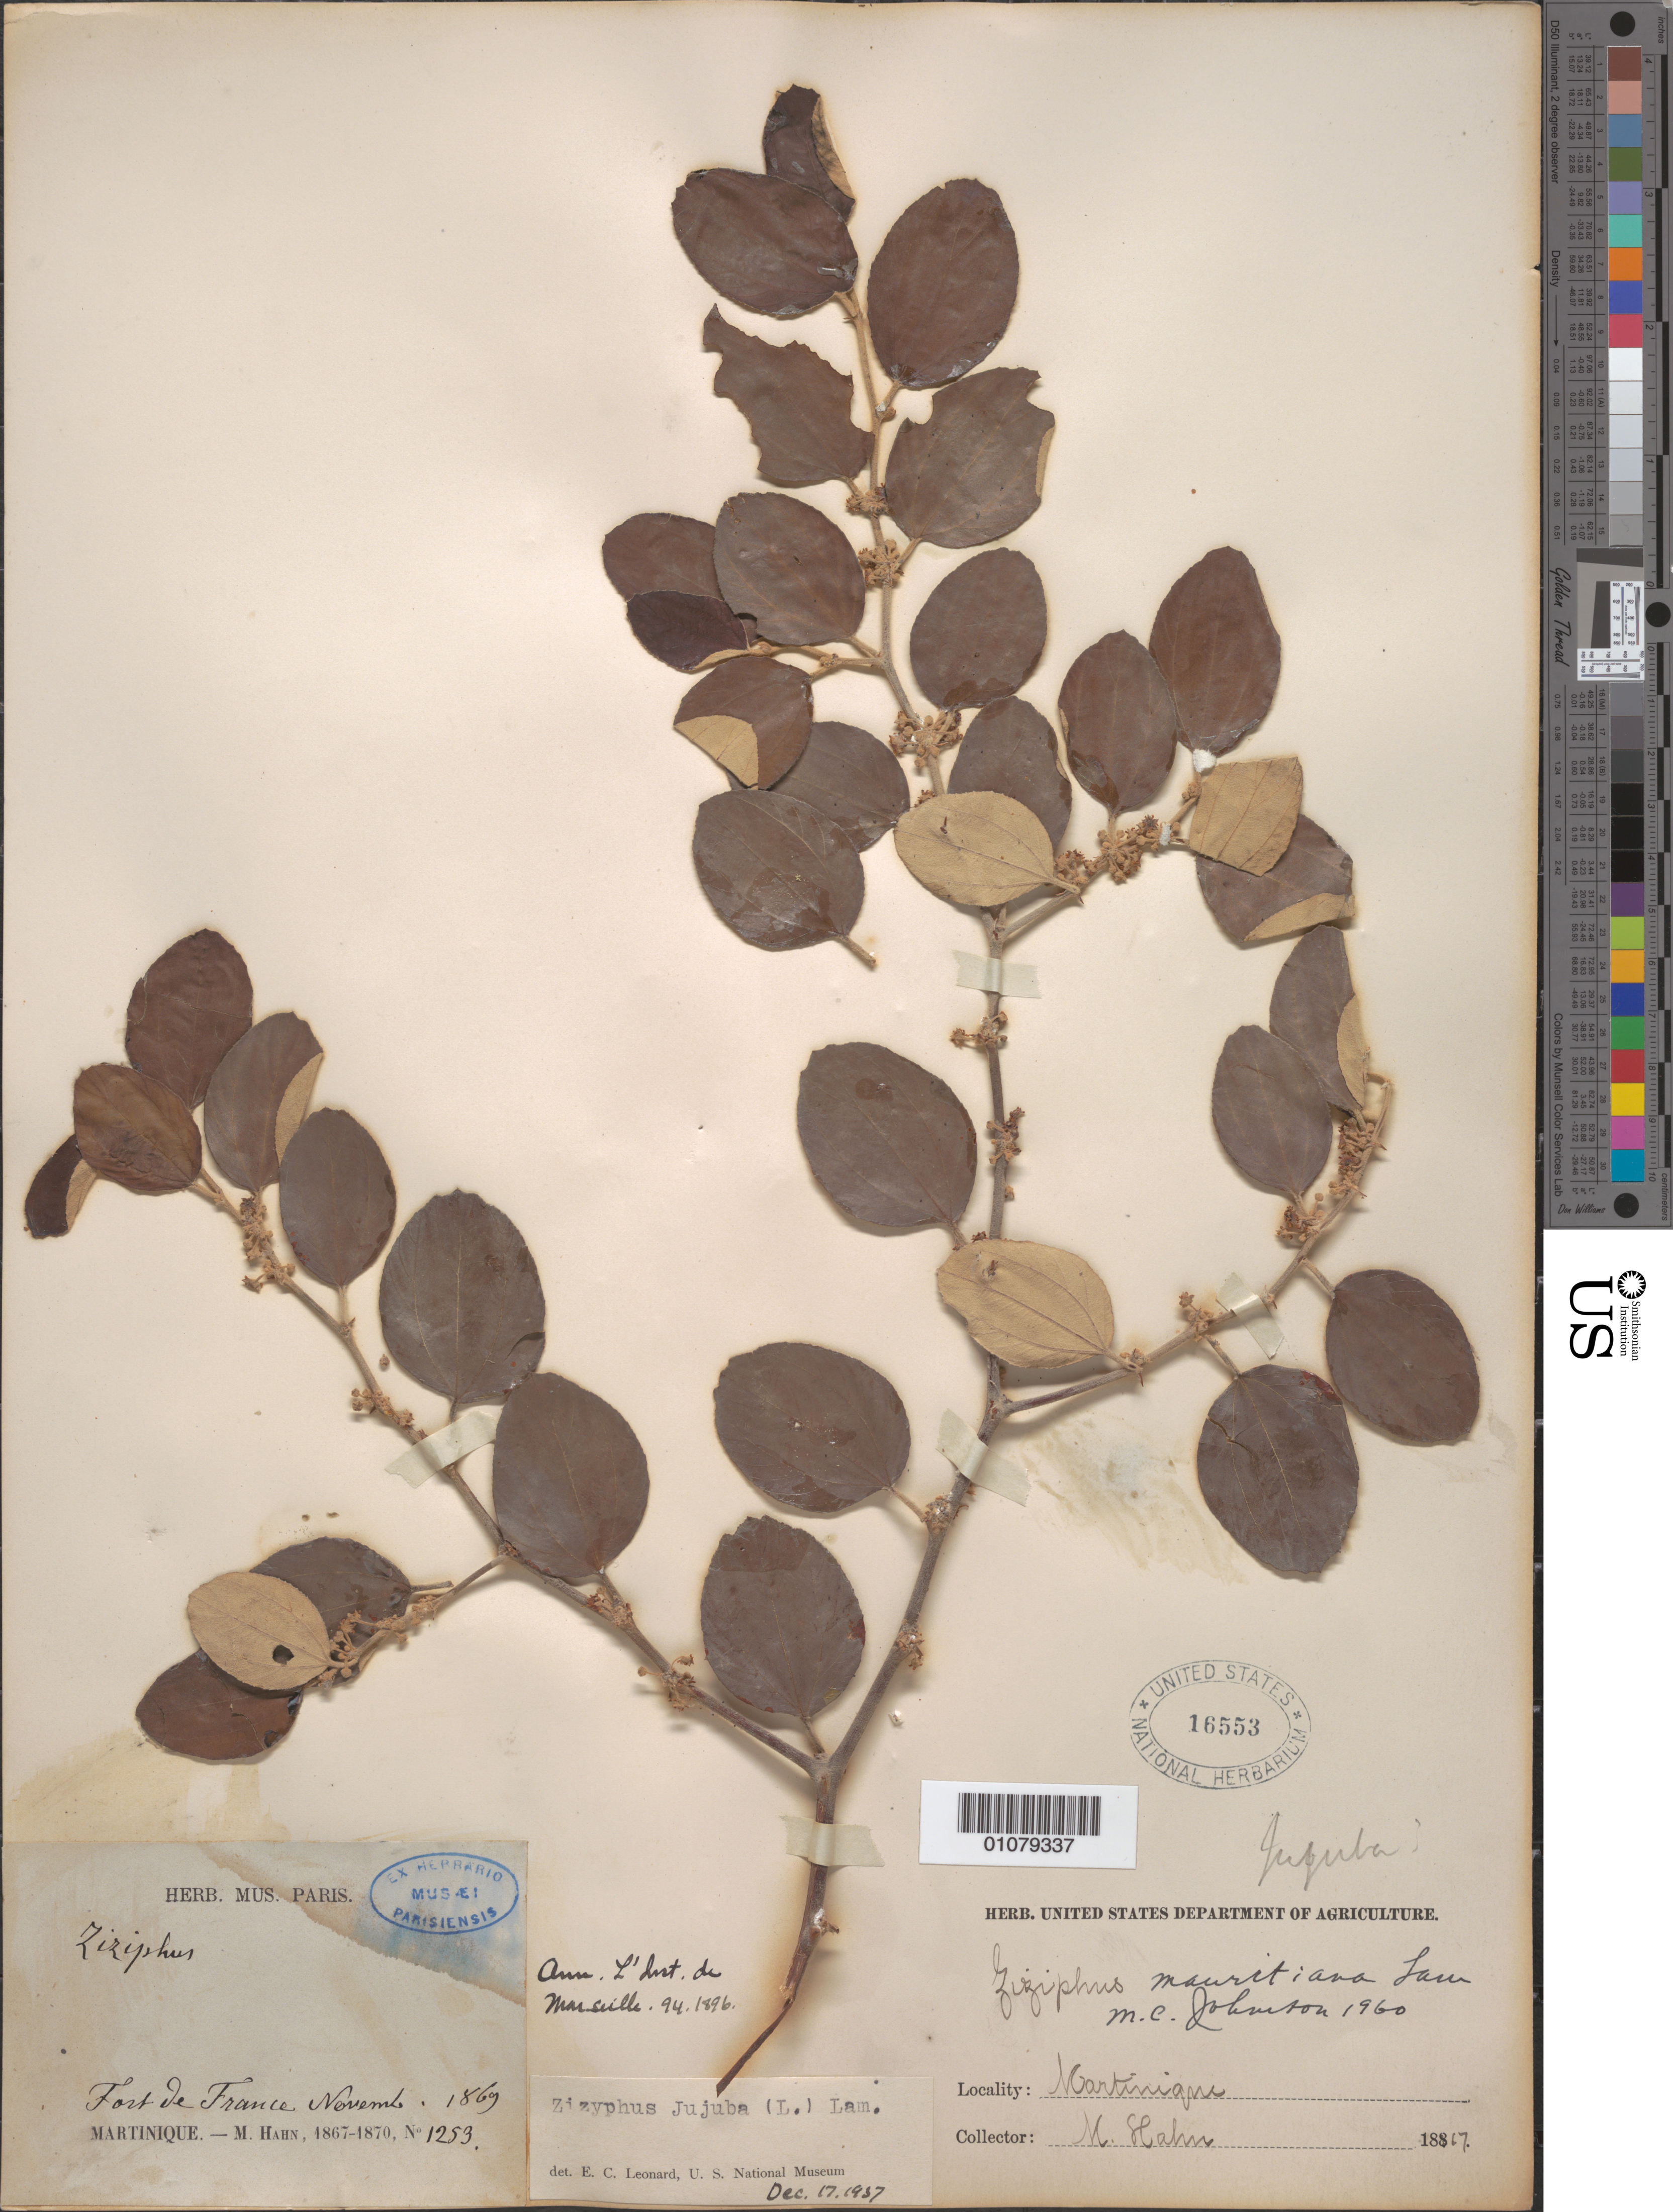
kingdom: Plantae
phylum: Tracheophyta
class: Magnoliopsida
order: Rosales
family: Rhamnaceae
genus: Ziziphus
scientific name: Ziziphus mauritiana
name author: Lam.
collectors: M. Hahn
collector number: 1253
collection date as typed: Nov 1867 or Nov 1869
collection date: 1867-11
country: Martinique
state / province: Fort-de-France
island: Martinique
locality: Fort de France, Martinique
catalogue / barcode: US 16553